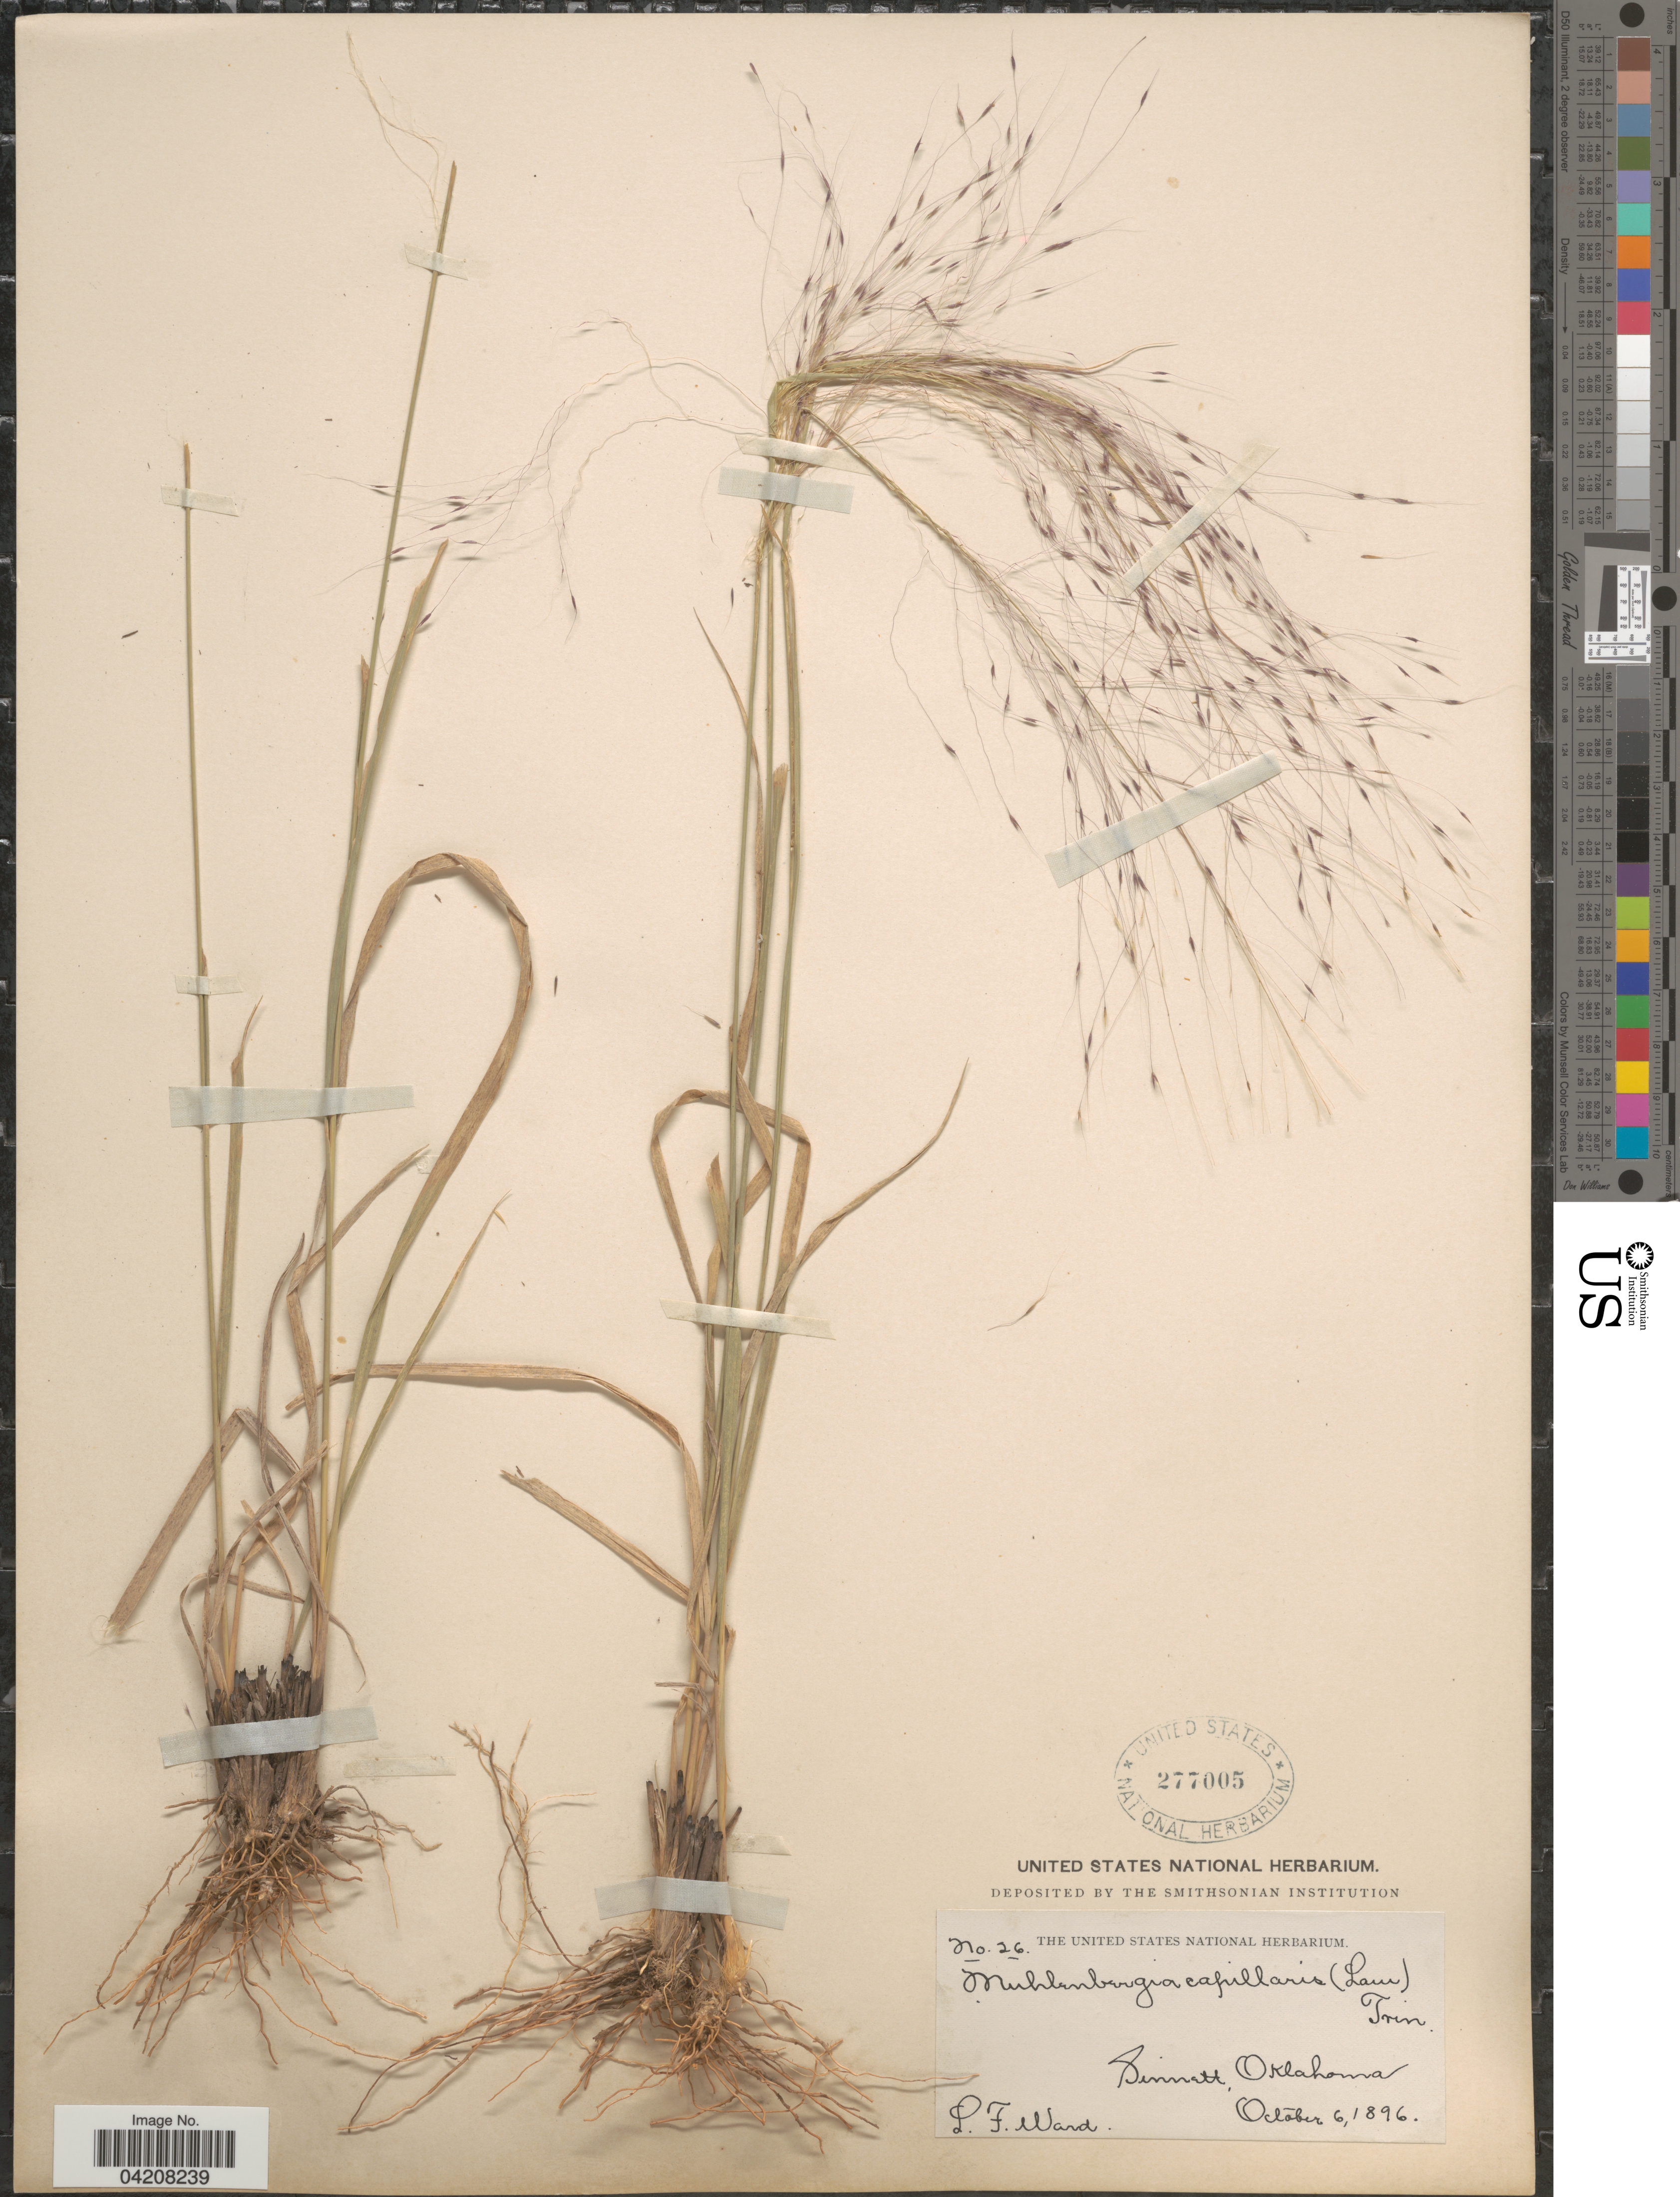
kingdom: Plantae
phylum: Tracheophyta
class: Liliopsida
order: Poales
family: Poaceae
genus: Muhlenbergia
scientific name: Muhlenbergia capillaris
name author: (Lam.) Trin.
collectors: L. Ward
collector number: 26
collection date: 1896-10-06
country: United States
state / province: Oklahoma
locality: Sinnett.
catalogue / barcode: US 277005